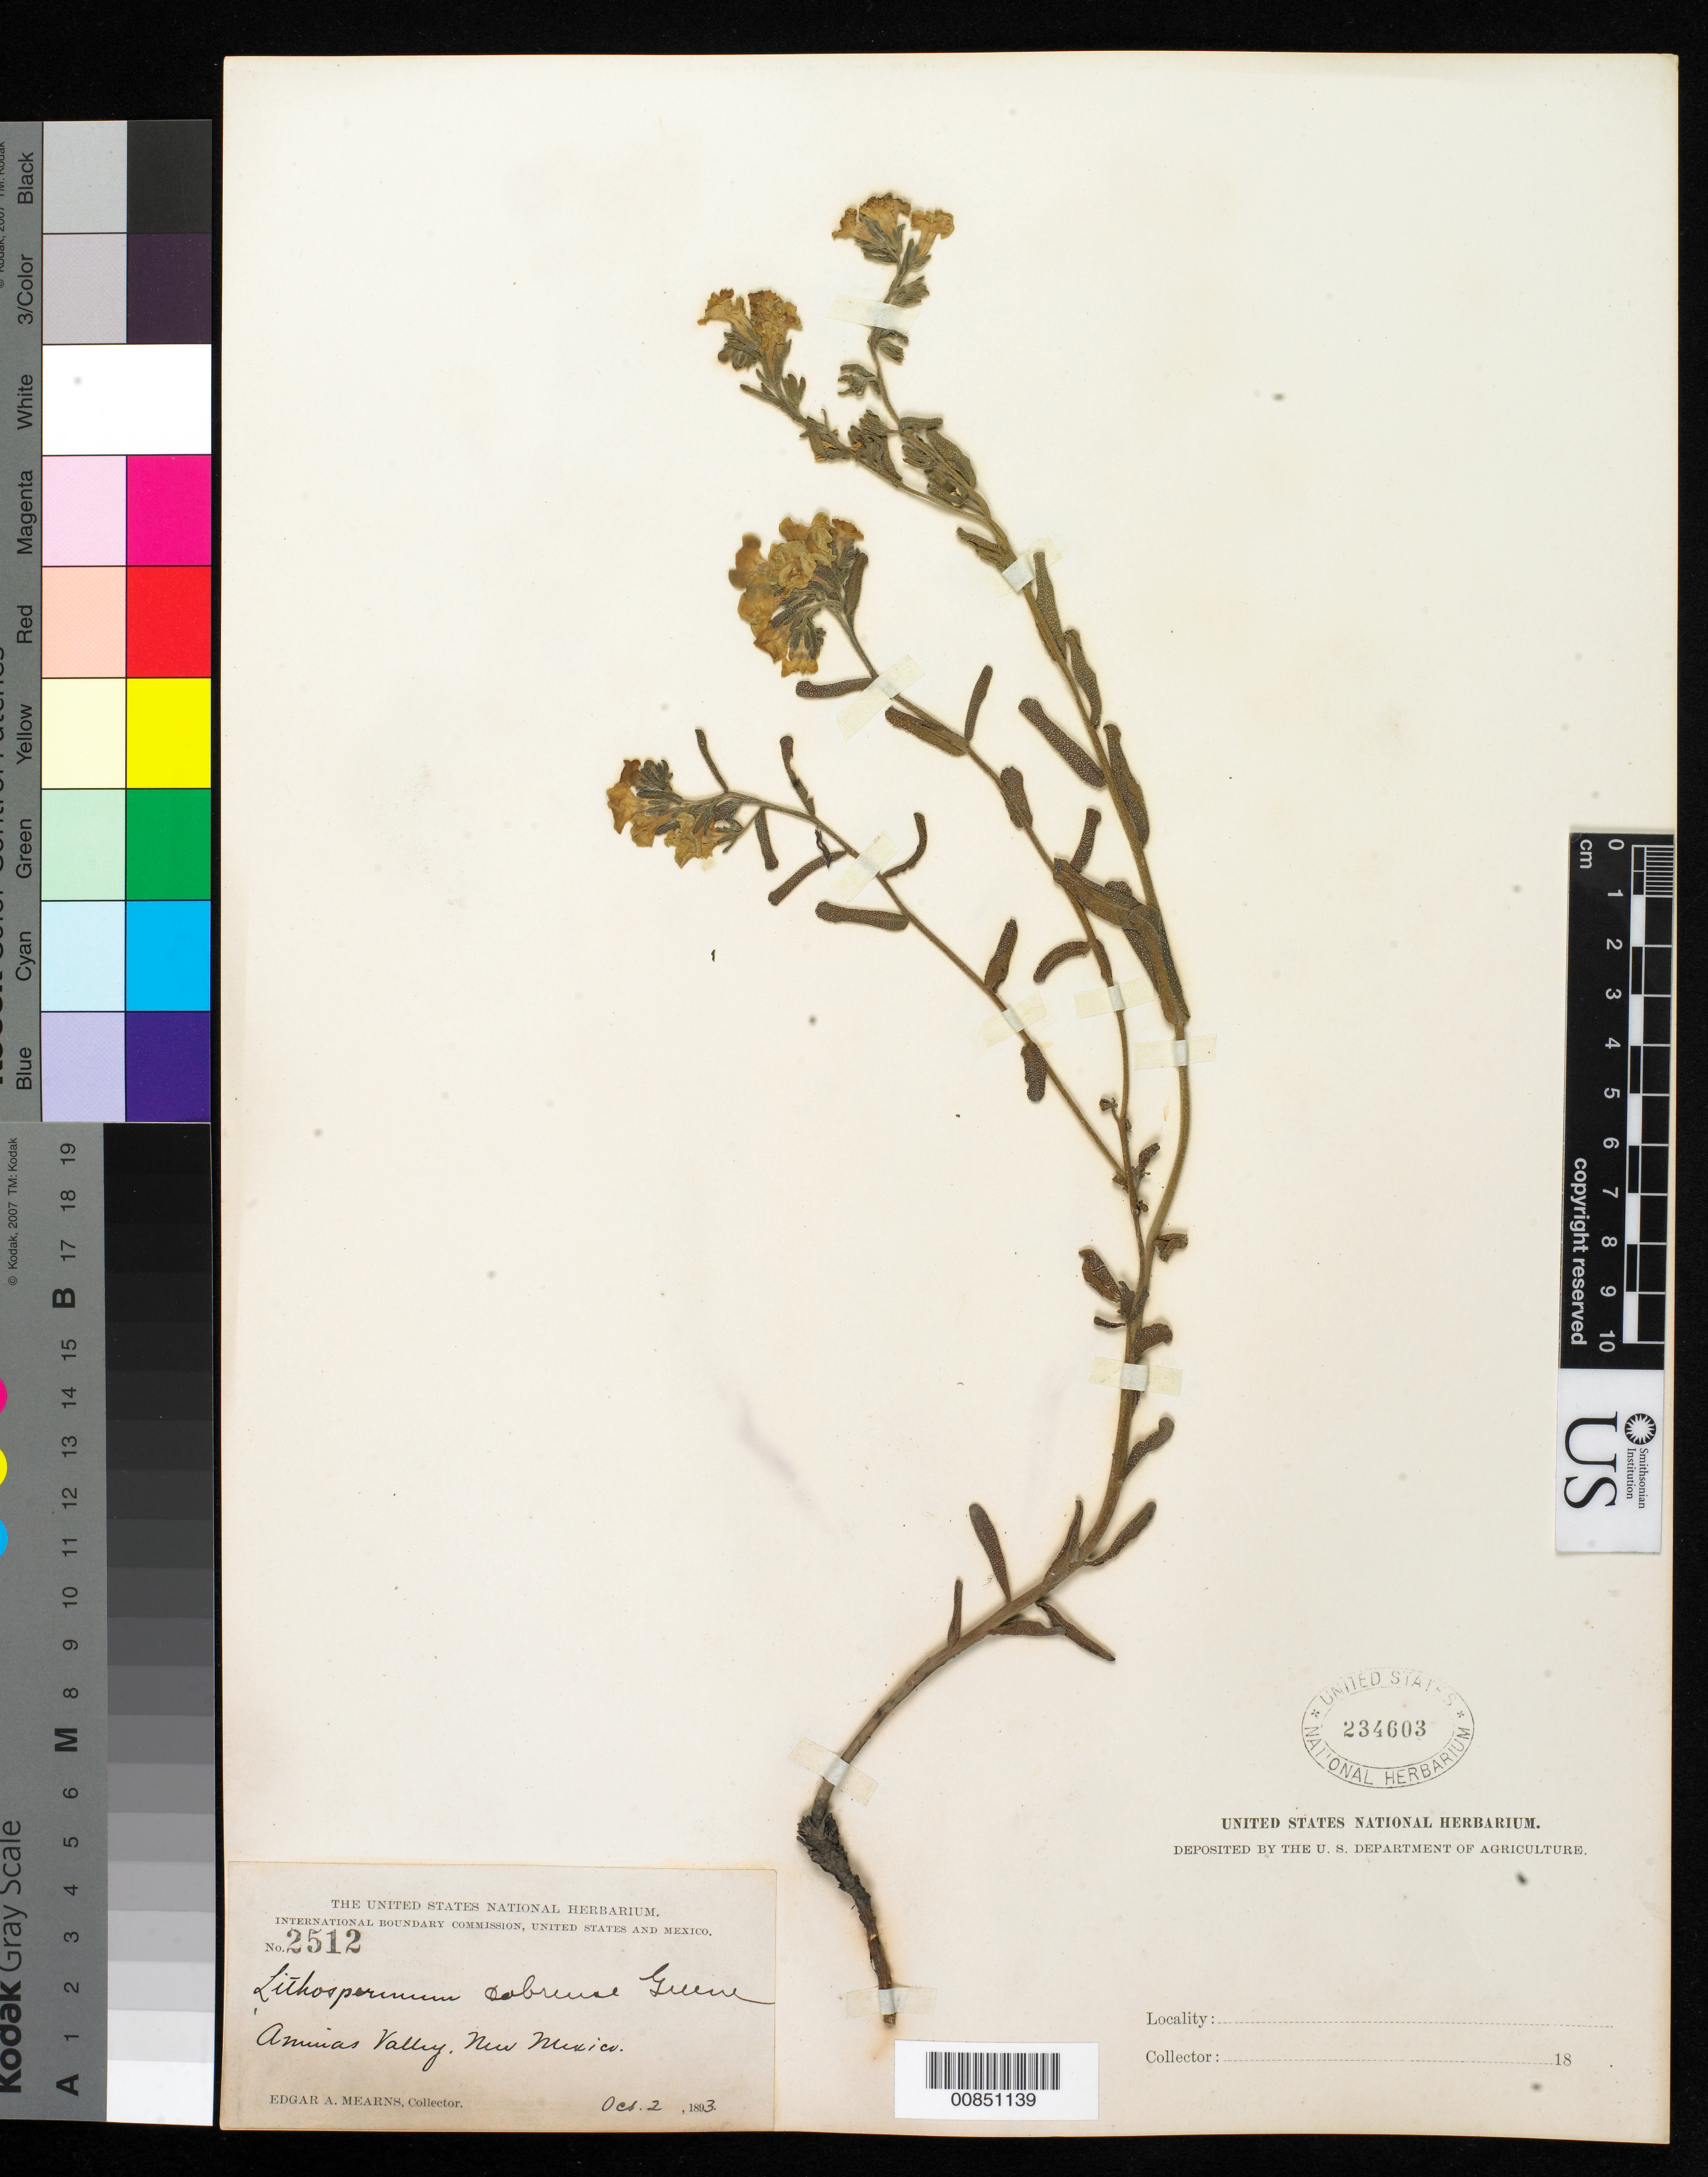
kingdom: Plantae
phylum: Tracheophyta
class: Magnoliopsida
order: Boraginales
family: Boraginaceae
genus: Lithospermum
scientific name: Lithospermum cobrense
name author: Greene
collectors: E. A. Mearns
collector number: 2512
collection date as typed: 02 Oct 1893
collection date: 1893-10-02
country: United States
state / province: New Mexico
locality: Animas Valley, New Mexico.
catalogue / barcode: US 234603